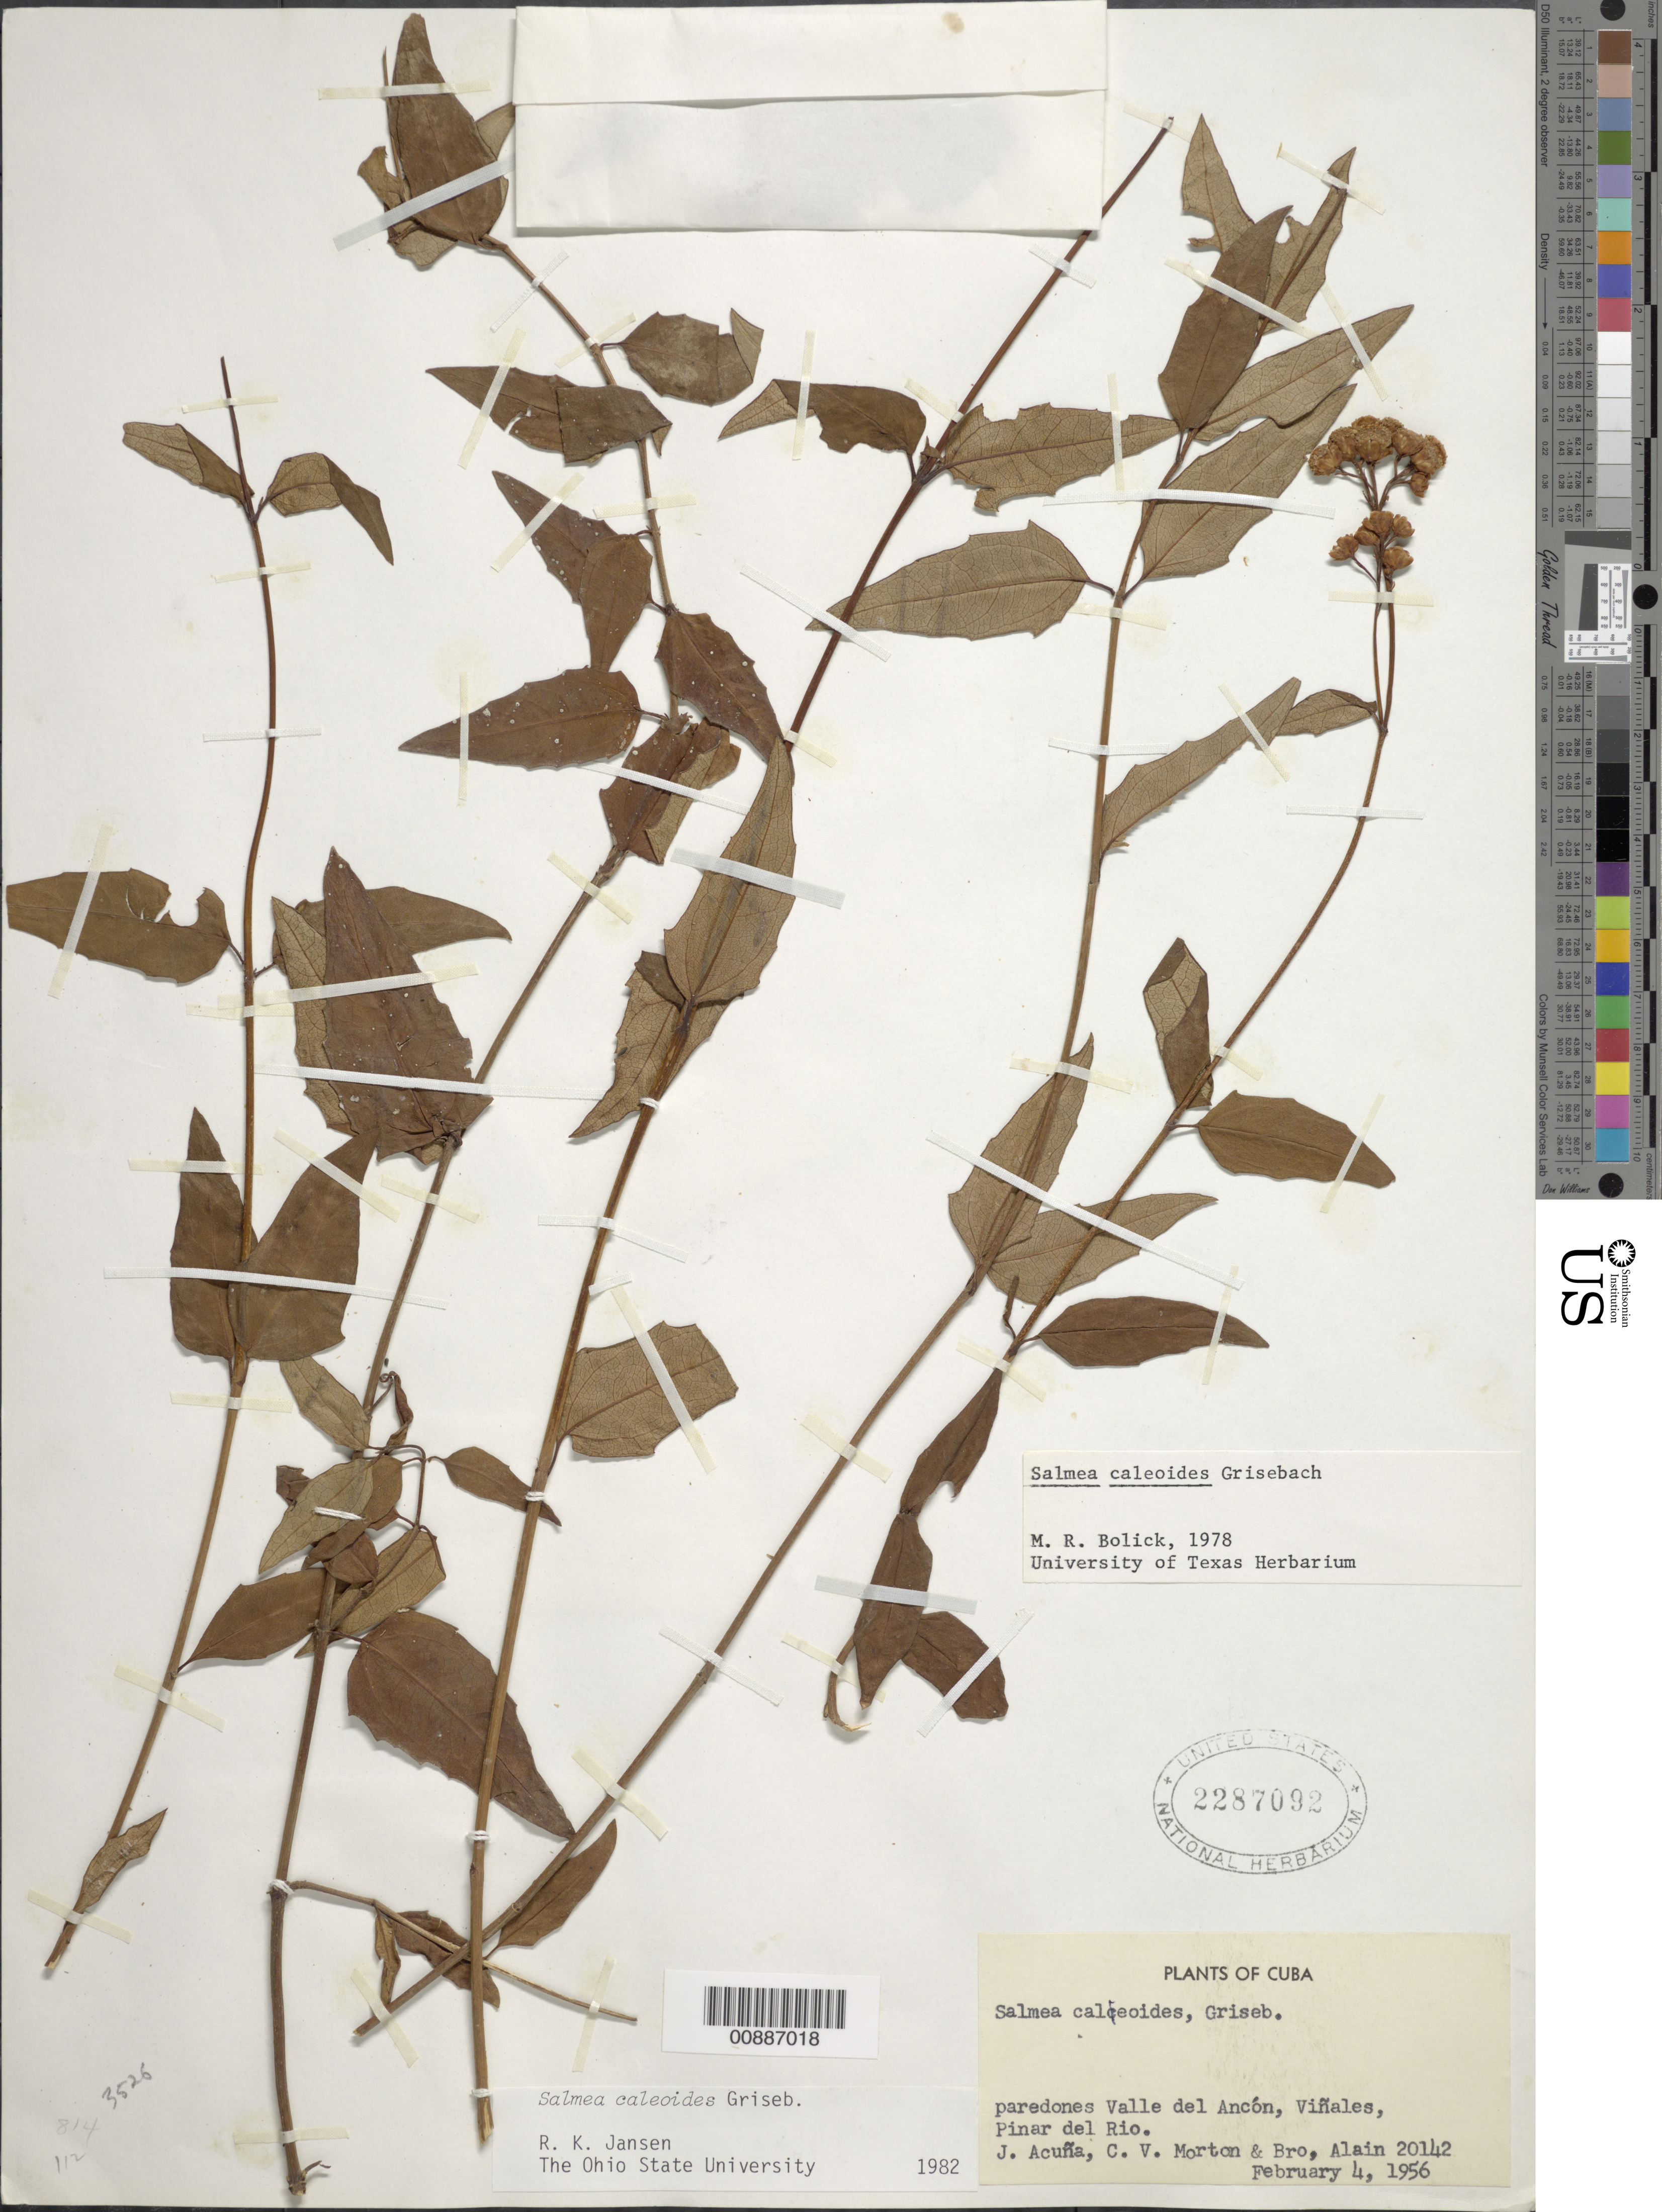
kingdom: Plantae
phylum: Tracheophyta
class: Magnoliopsida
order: Asterales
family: Asteraceae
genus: Salmea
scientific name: Salmea caleoides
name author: Griseb.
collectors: J. Acuña, C. V. Morton & A. H. Liogier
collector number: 20142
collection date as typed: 04 Feb 1956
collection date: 1956-02-04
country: Cuba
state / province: Pinar del Río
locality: Valle del Acón, Viñales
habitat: Paredones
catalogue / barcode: US 2287092